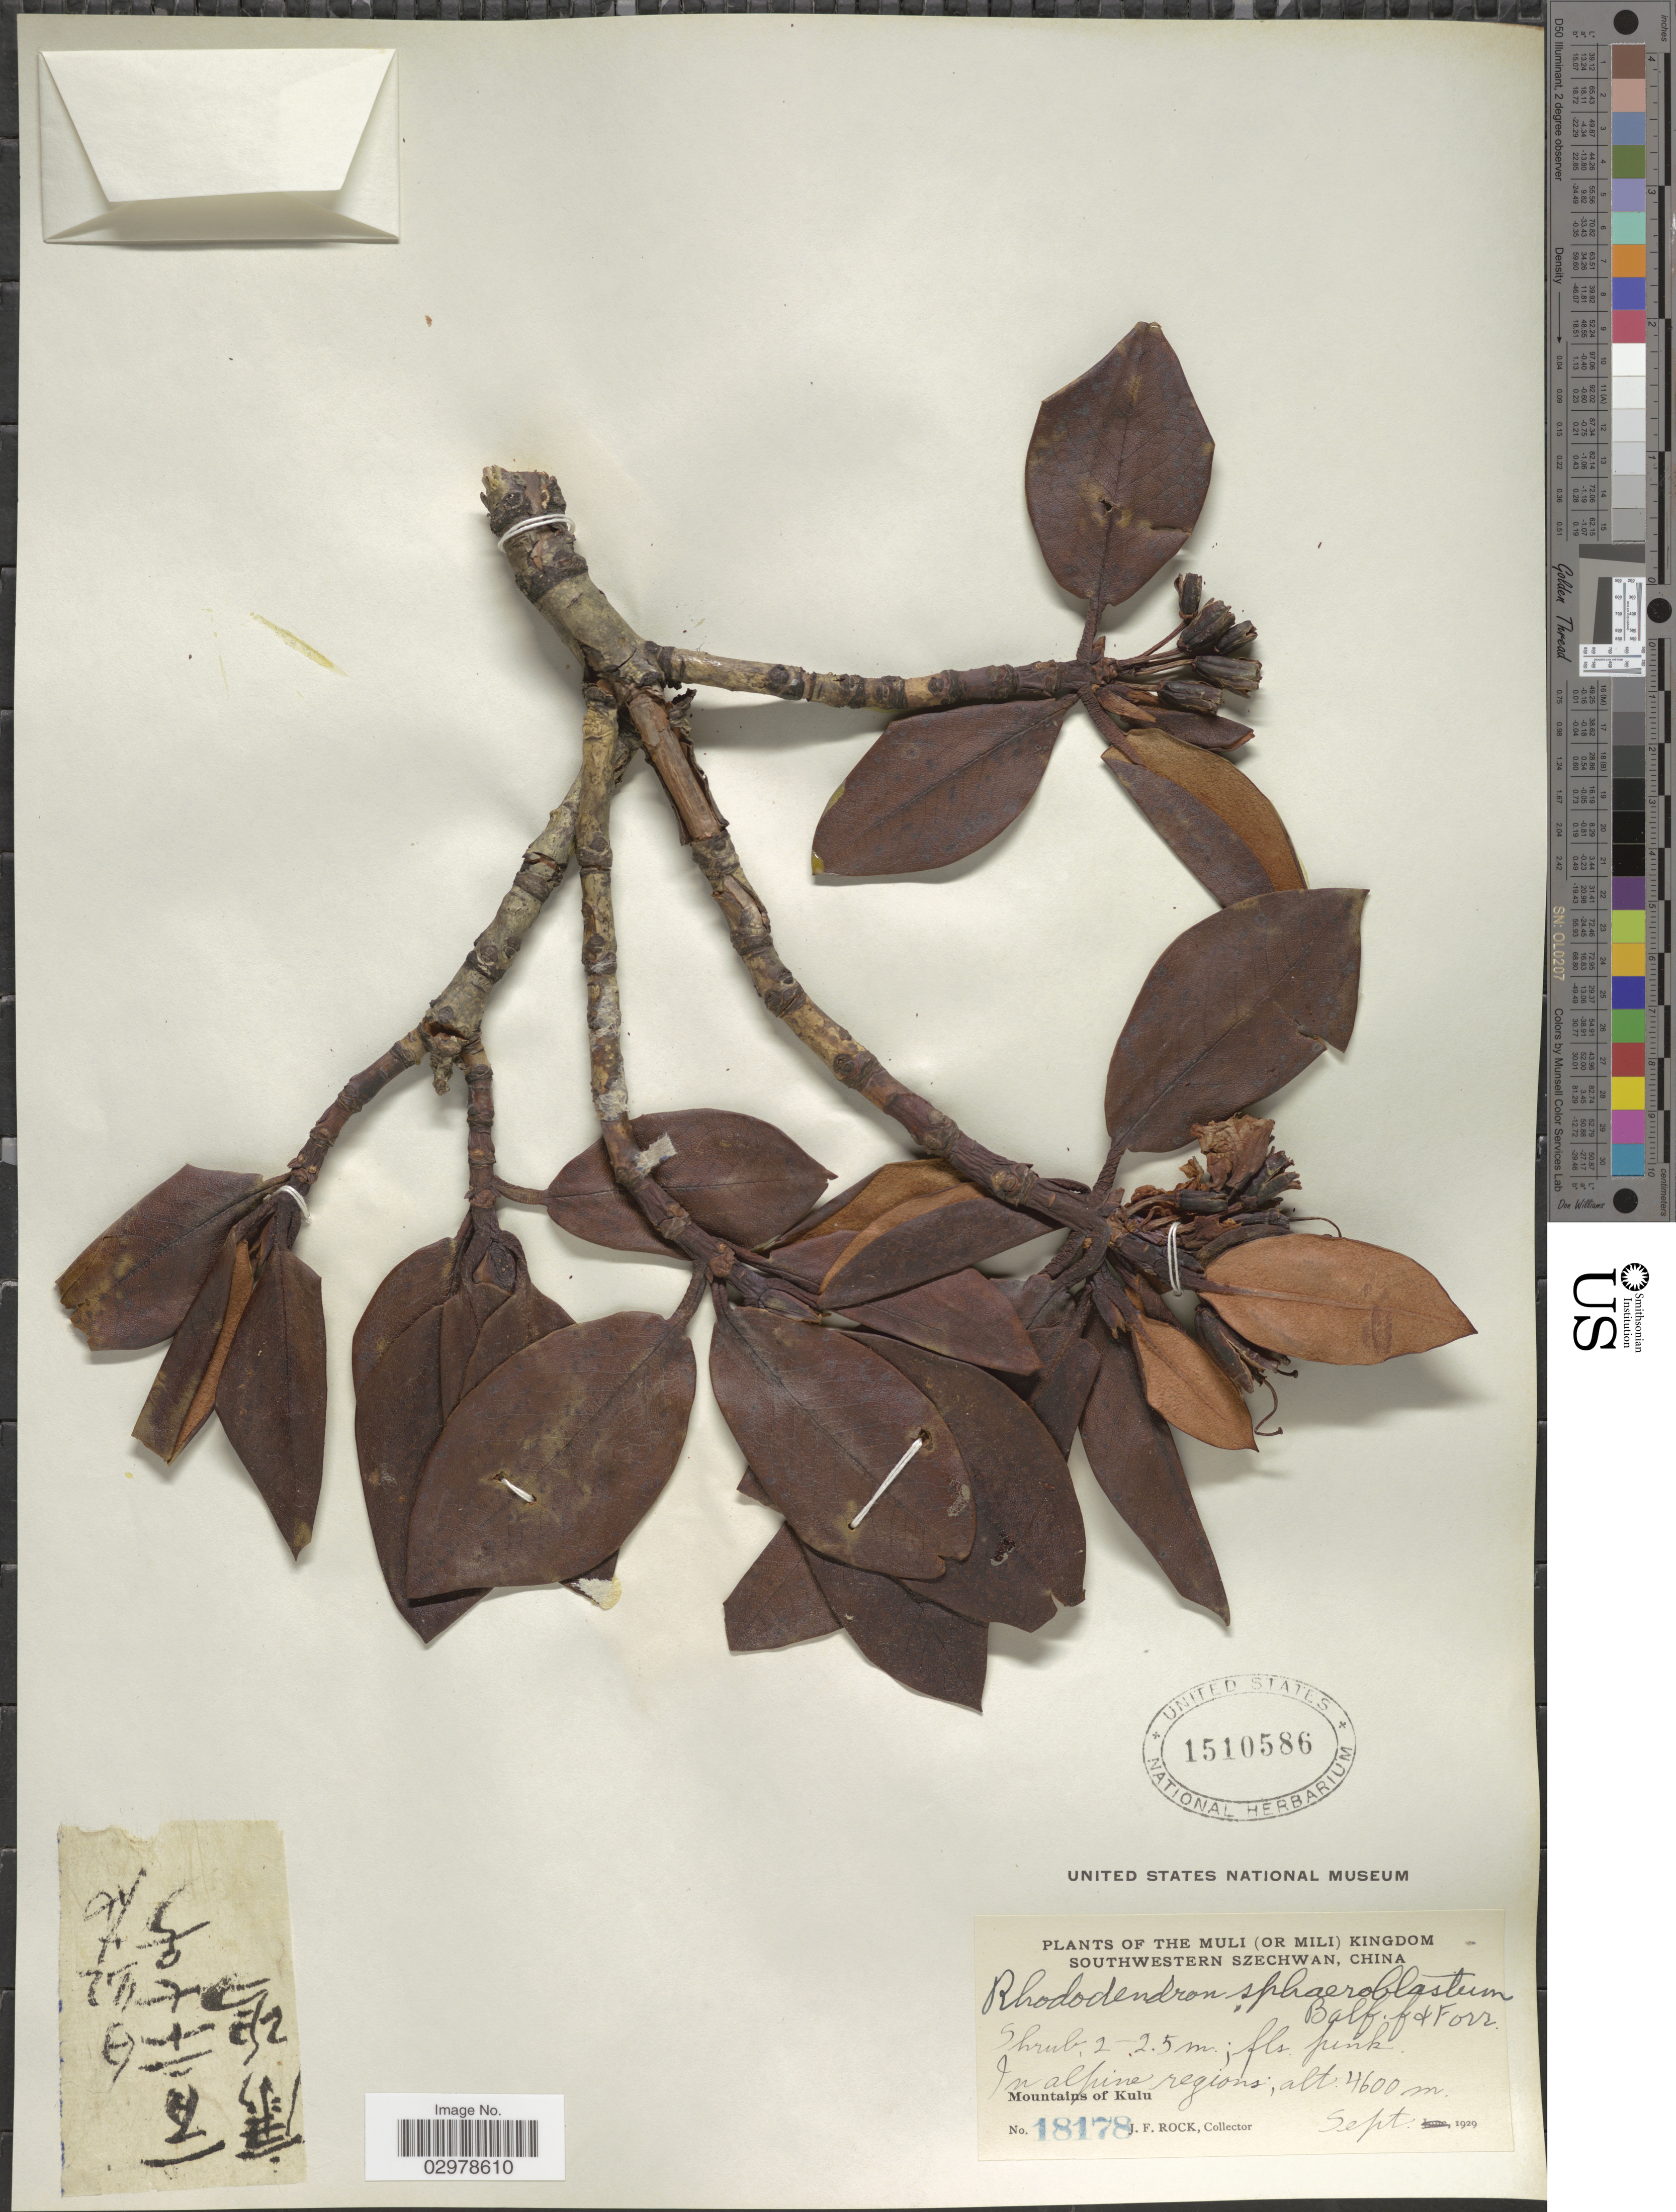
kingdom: Plantae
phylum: Tracheophyta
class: Magnoliopsida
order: Ericales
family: Ericaceae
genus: Rhododendron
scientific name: Rhododendron sphaeroblastum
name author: Balf. f. & Forrest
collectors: J. Rock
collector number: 18178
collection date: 1929-09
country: China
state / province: Sichuan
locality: The Muli (or Mili) Kingdom, southwestern Szechwan. Mountains of Kulu.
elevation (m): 4600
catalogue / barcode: US 1510586